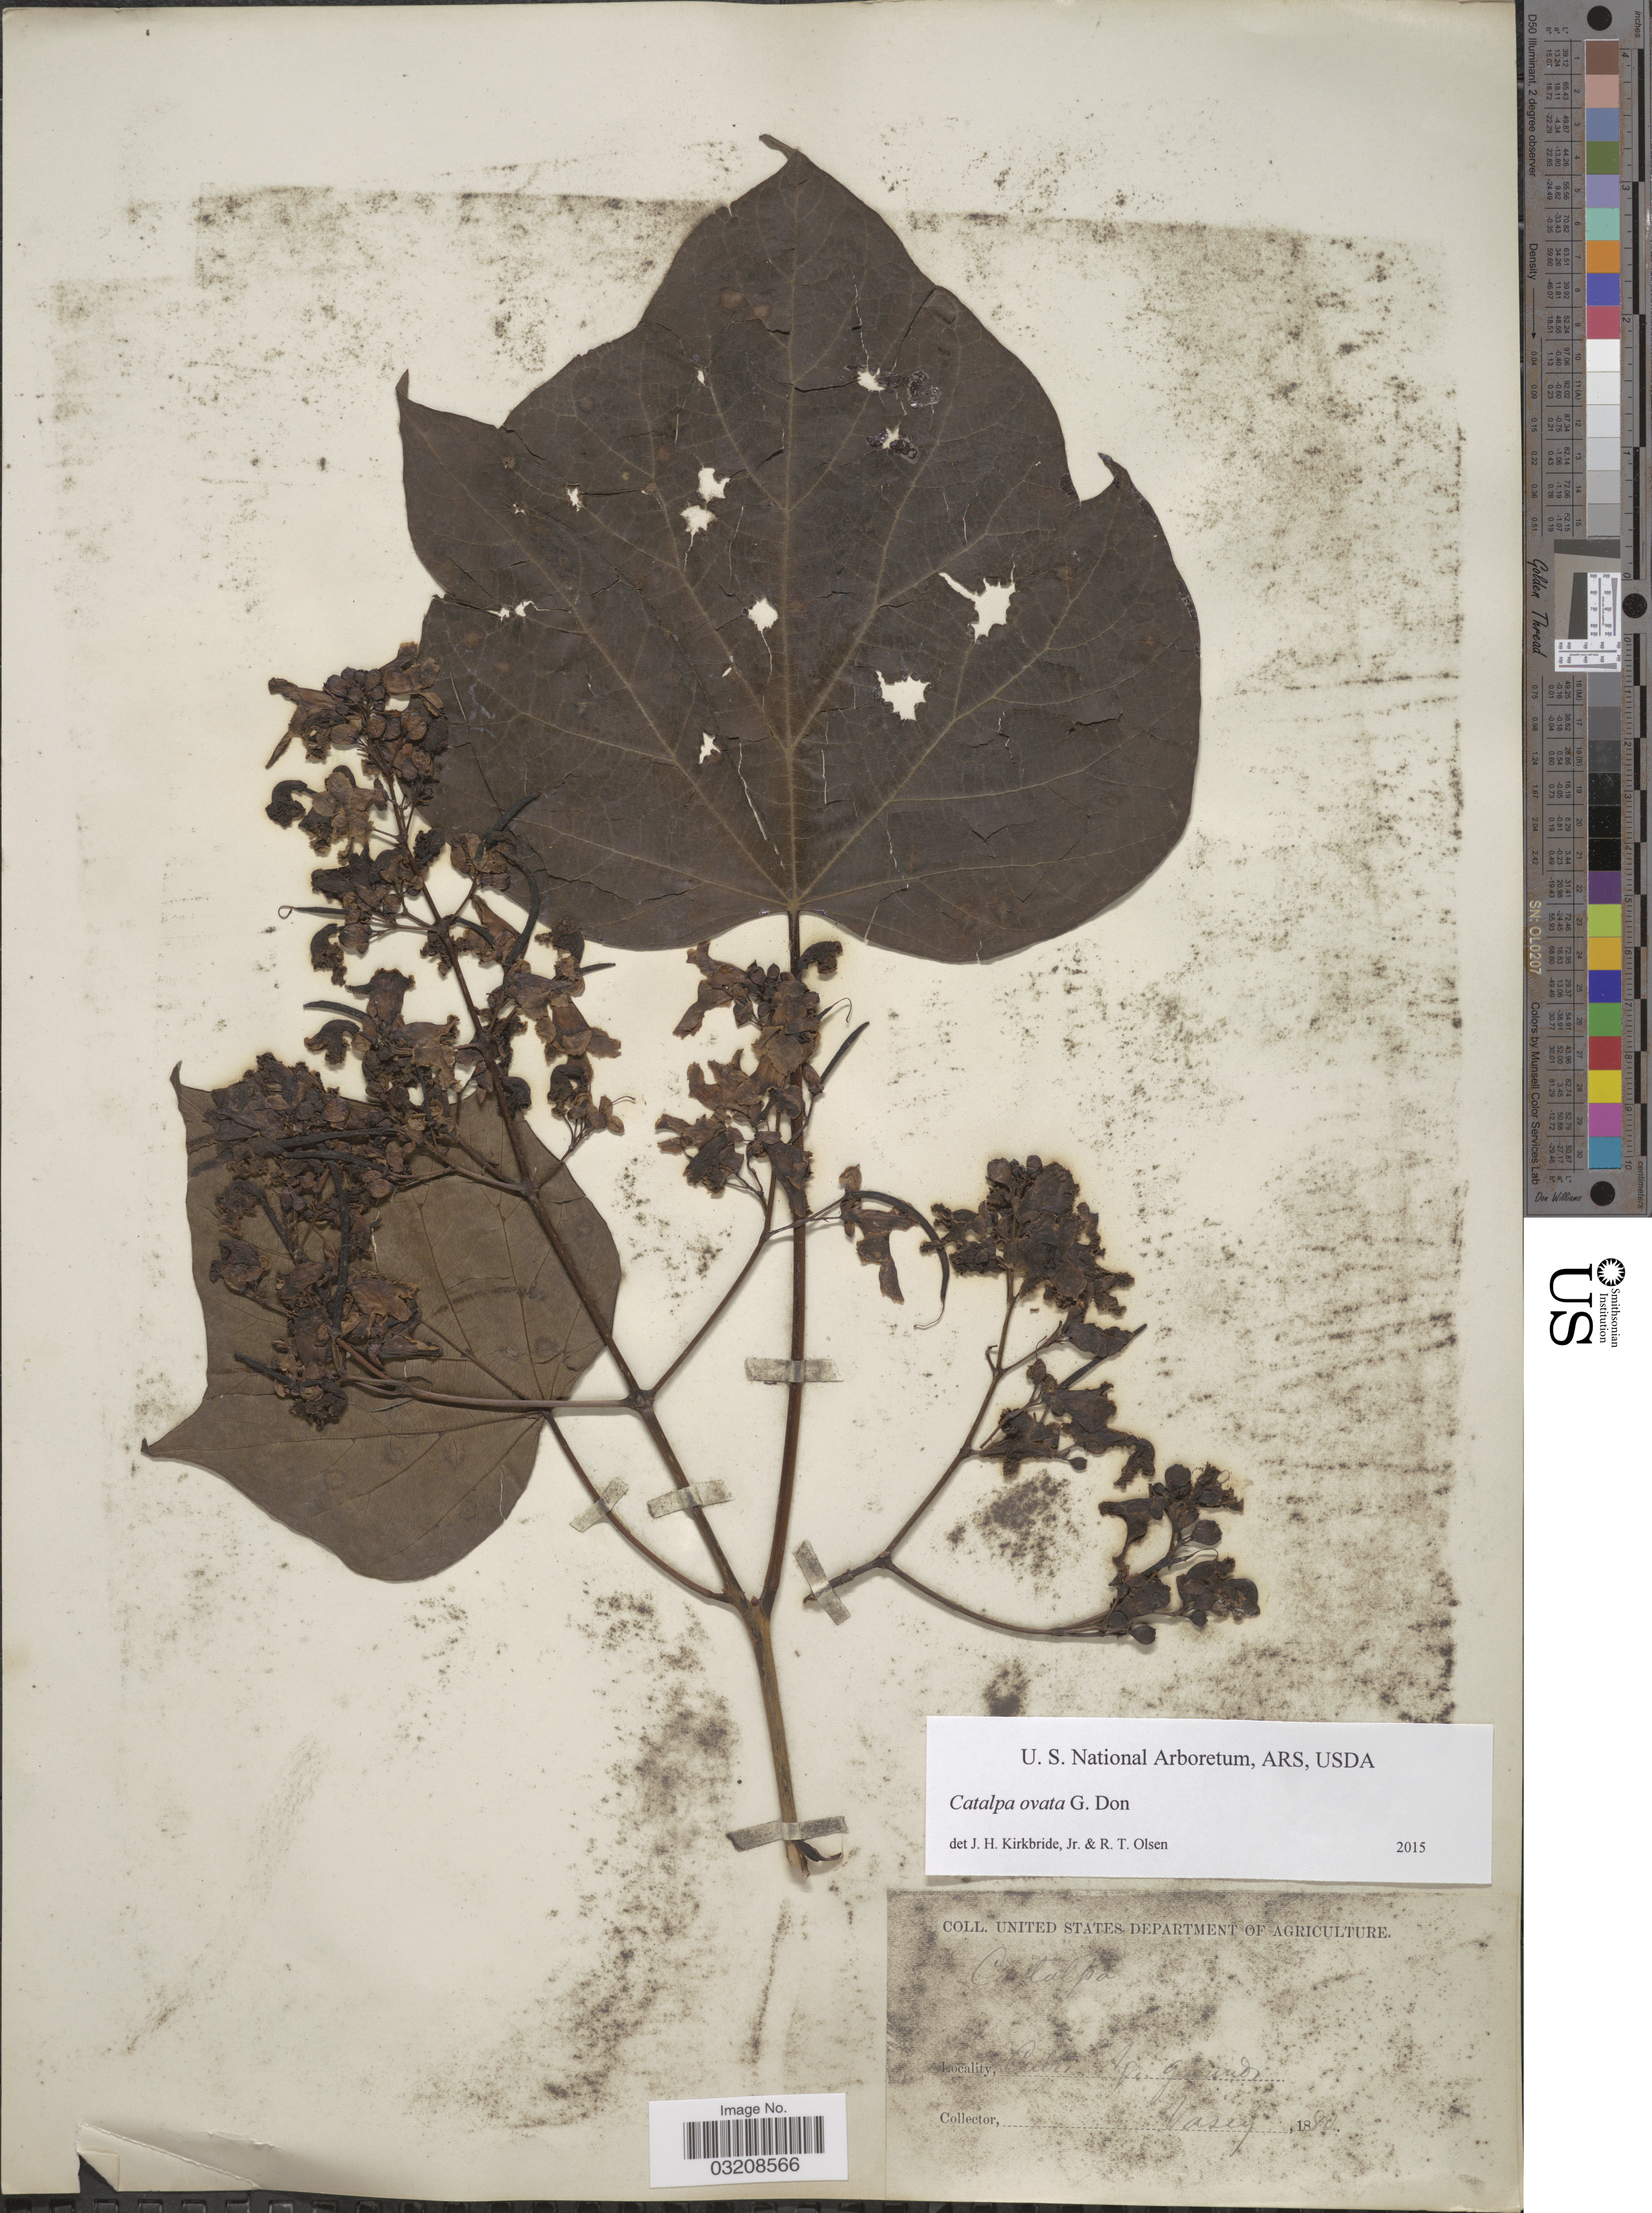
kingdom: Plantae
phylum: Tracheophyta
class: Magnoliopsida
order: Lamiales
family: Bignoniaceae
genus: Catalpa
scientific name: Catalpa ovata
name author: G. Don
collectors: Vasey, --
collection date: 1880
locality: Ag. grounds.